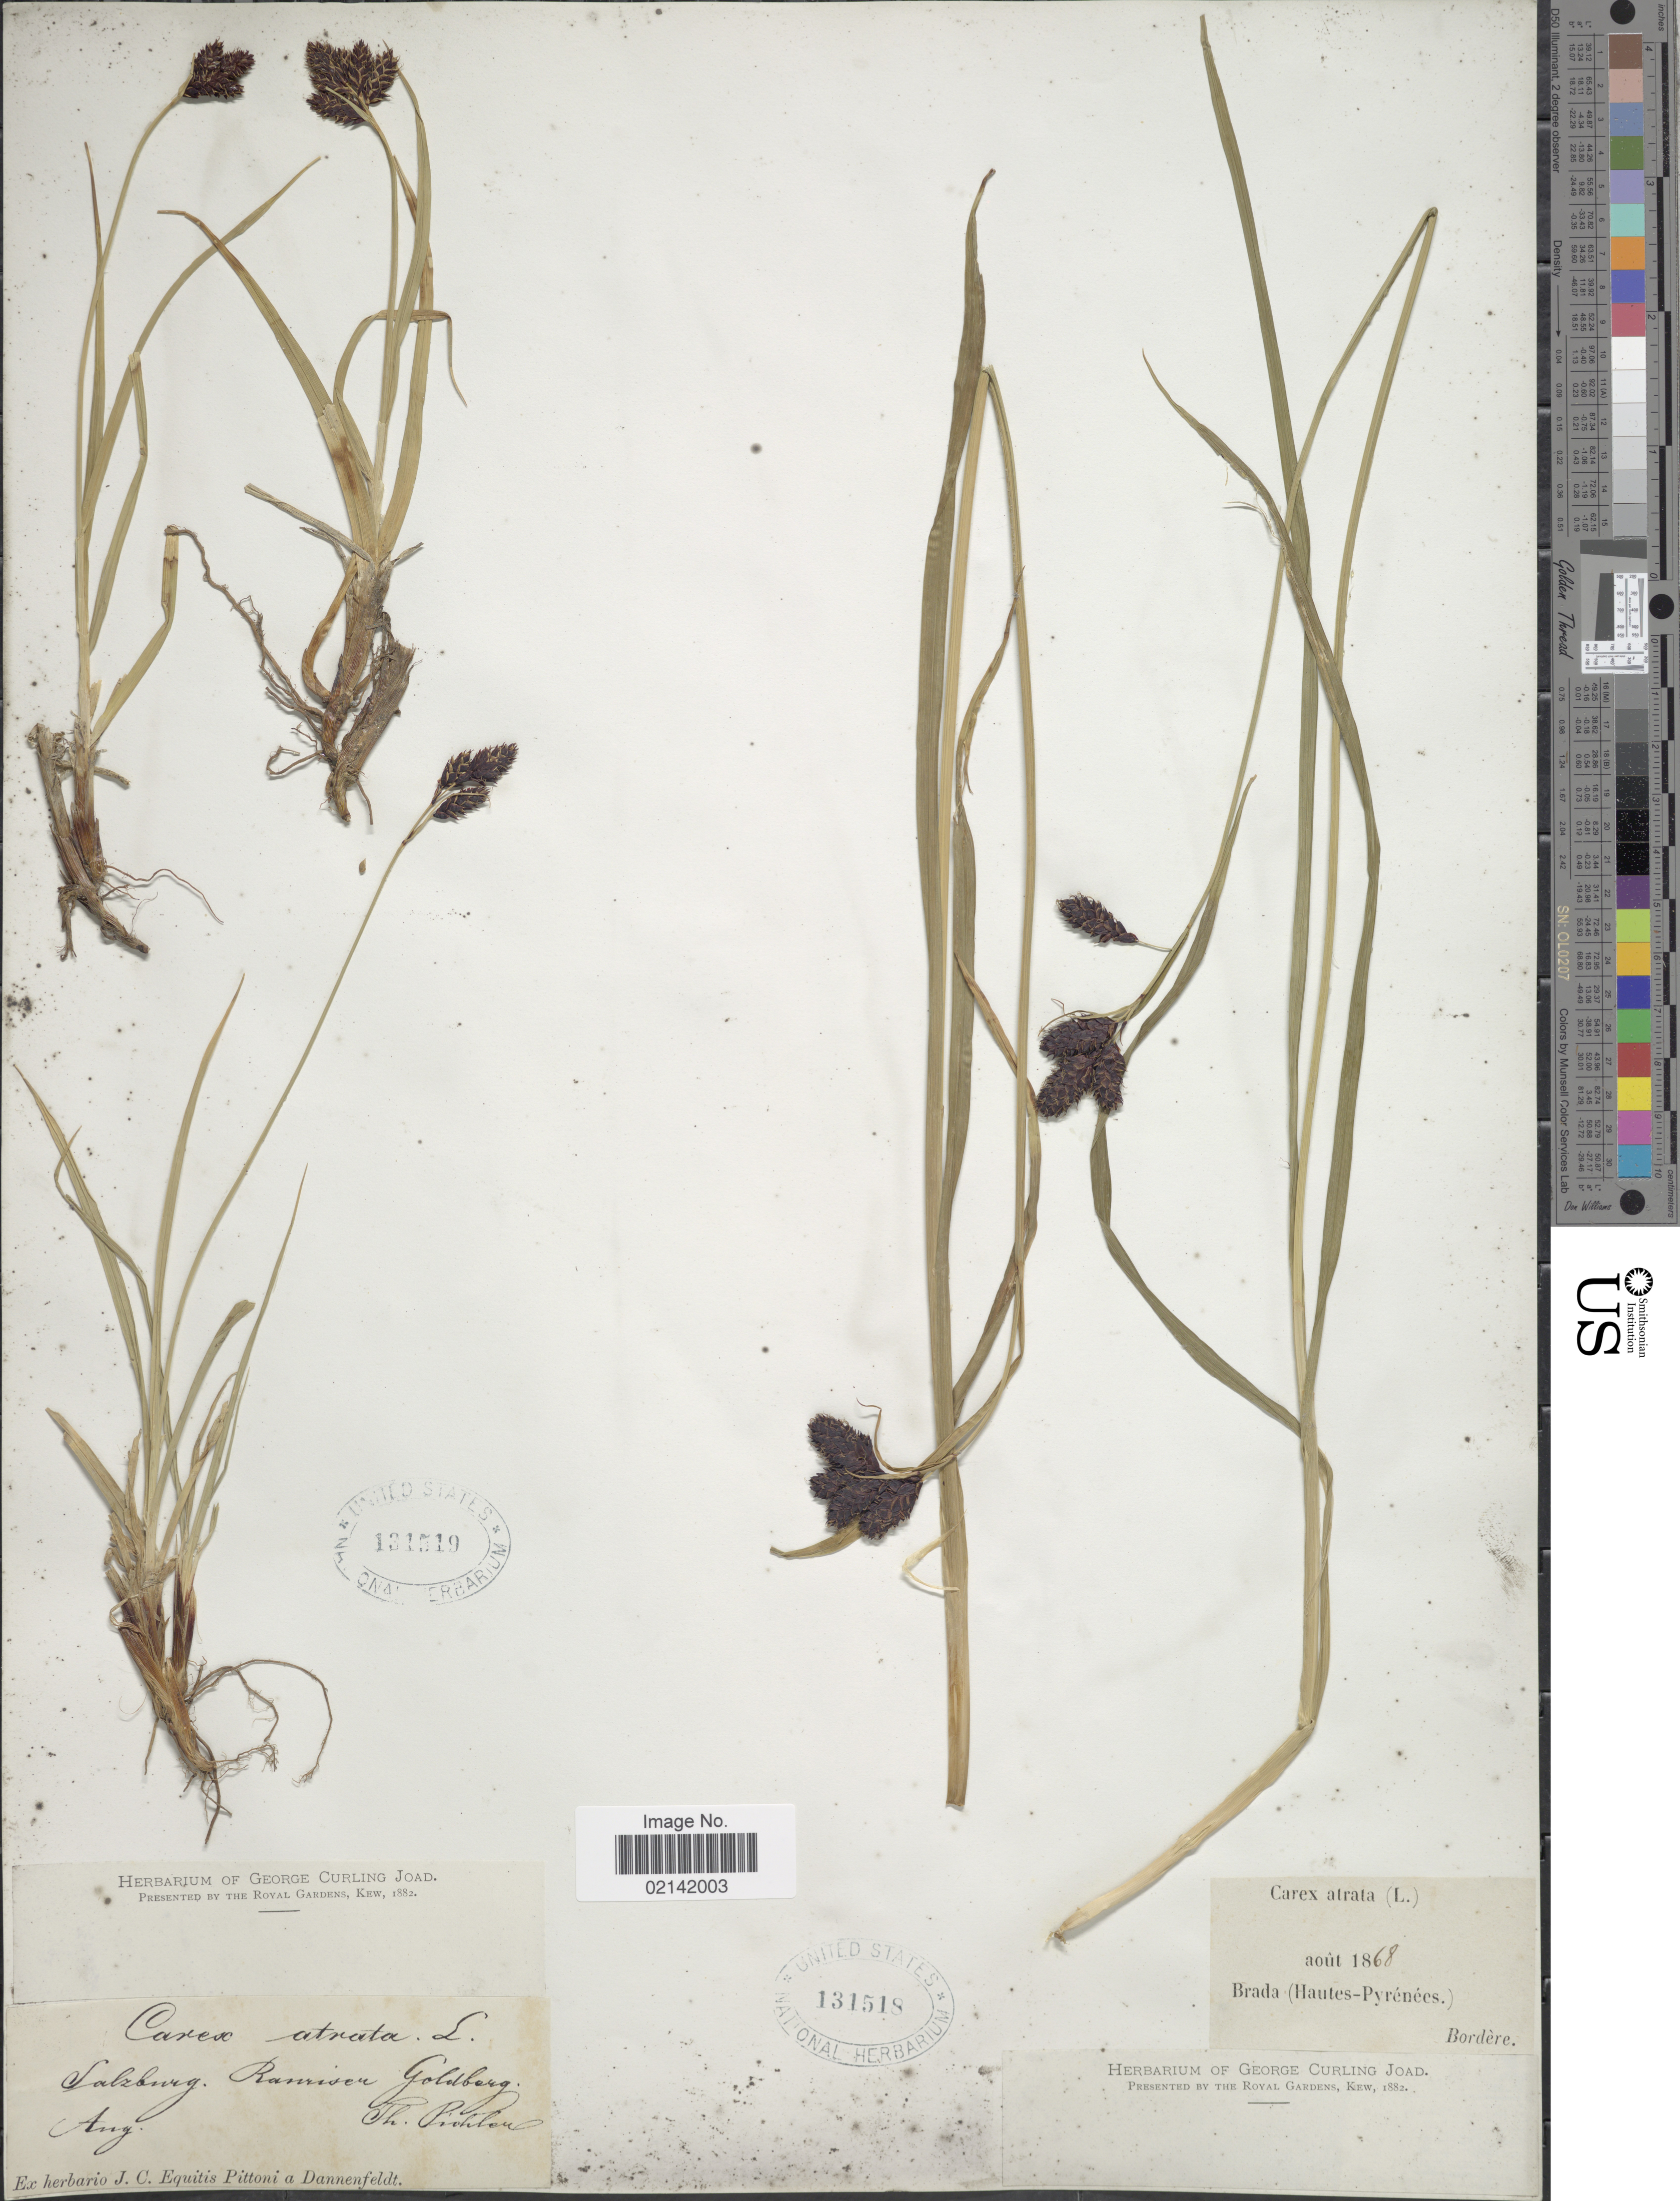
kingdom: Plantae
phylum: Tracheophyta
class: Liliopsida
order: Poales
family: Cyperaceae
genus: Carex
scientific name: Carex atrata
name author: L.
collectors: T. Pichler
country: Austria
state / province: Salzburg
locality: Salzburg, Ramisor Goldberg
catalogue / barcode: US 131519